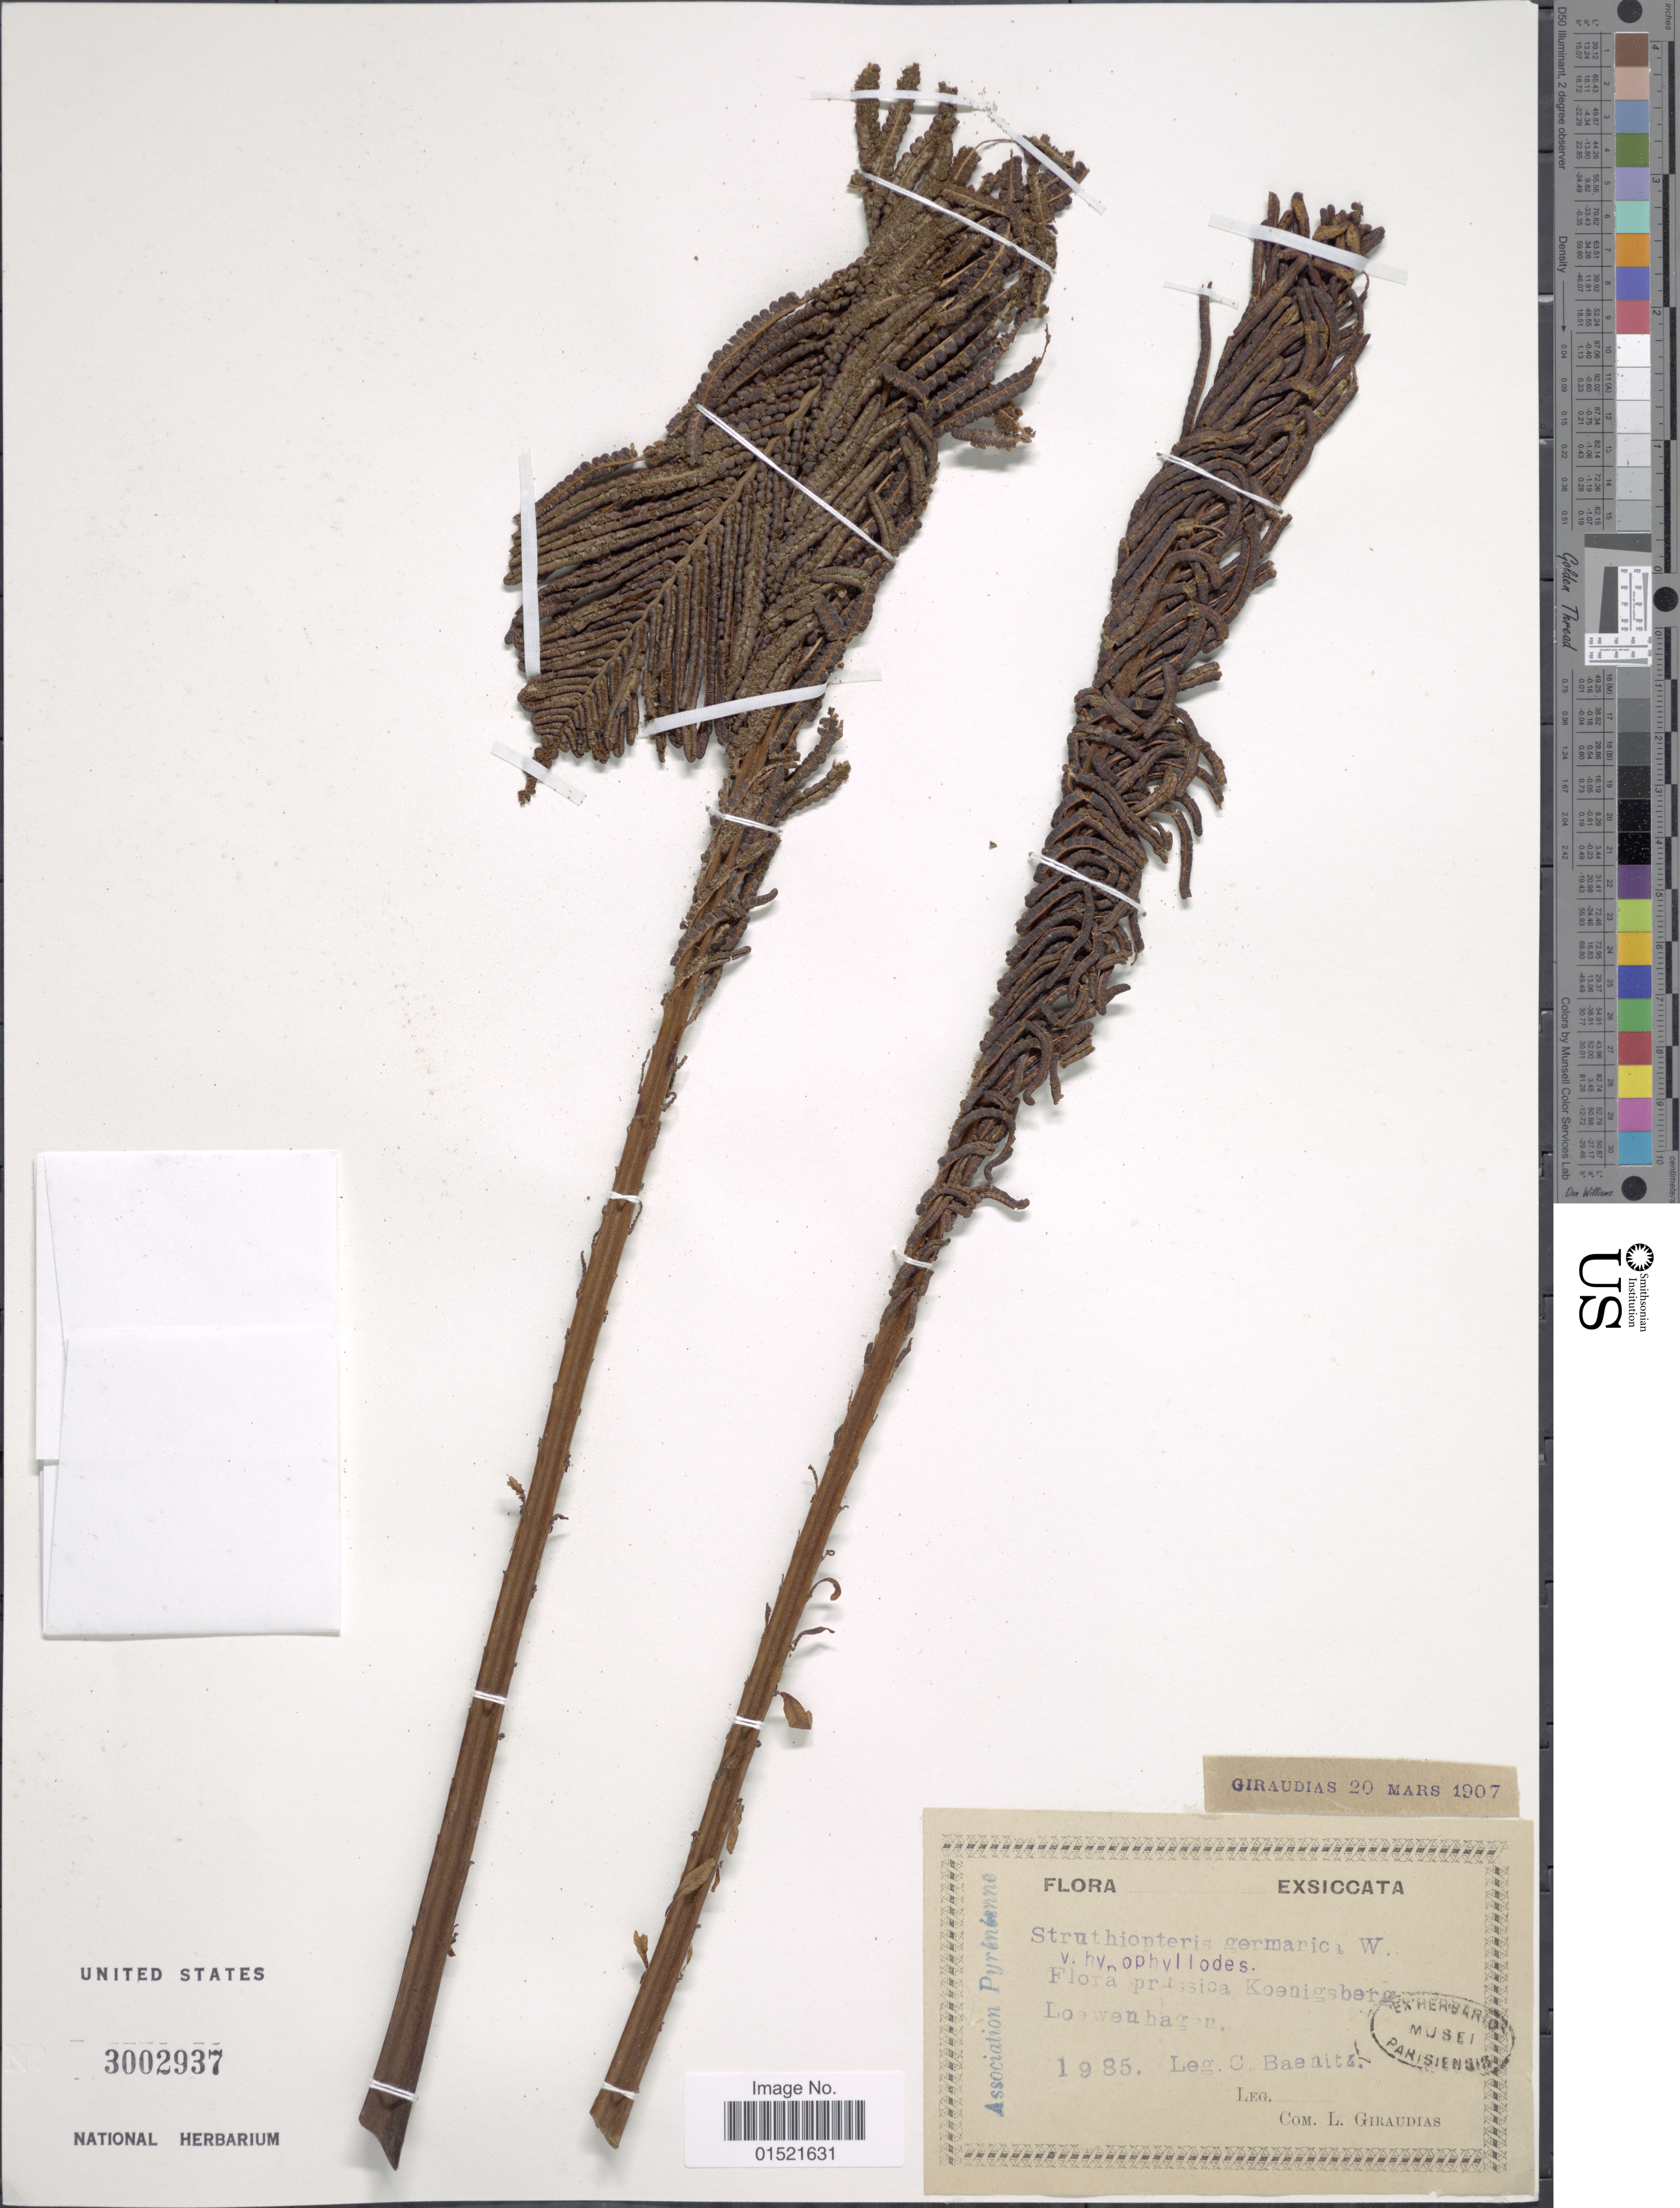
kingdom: Plantae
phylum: Tracheophyta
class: Polypodiopsida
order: Polypodiales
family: Onocleaceae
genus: Matteuccia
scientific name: Matteuccia struthiopteris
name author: (L.) Tod.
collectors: C. G. Baenitz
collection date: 1985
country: Germany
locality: Germanica, prussica Koenigsberg, Loewenhagen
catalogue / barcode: US 3002937